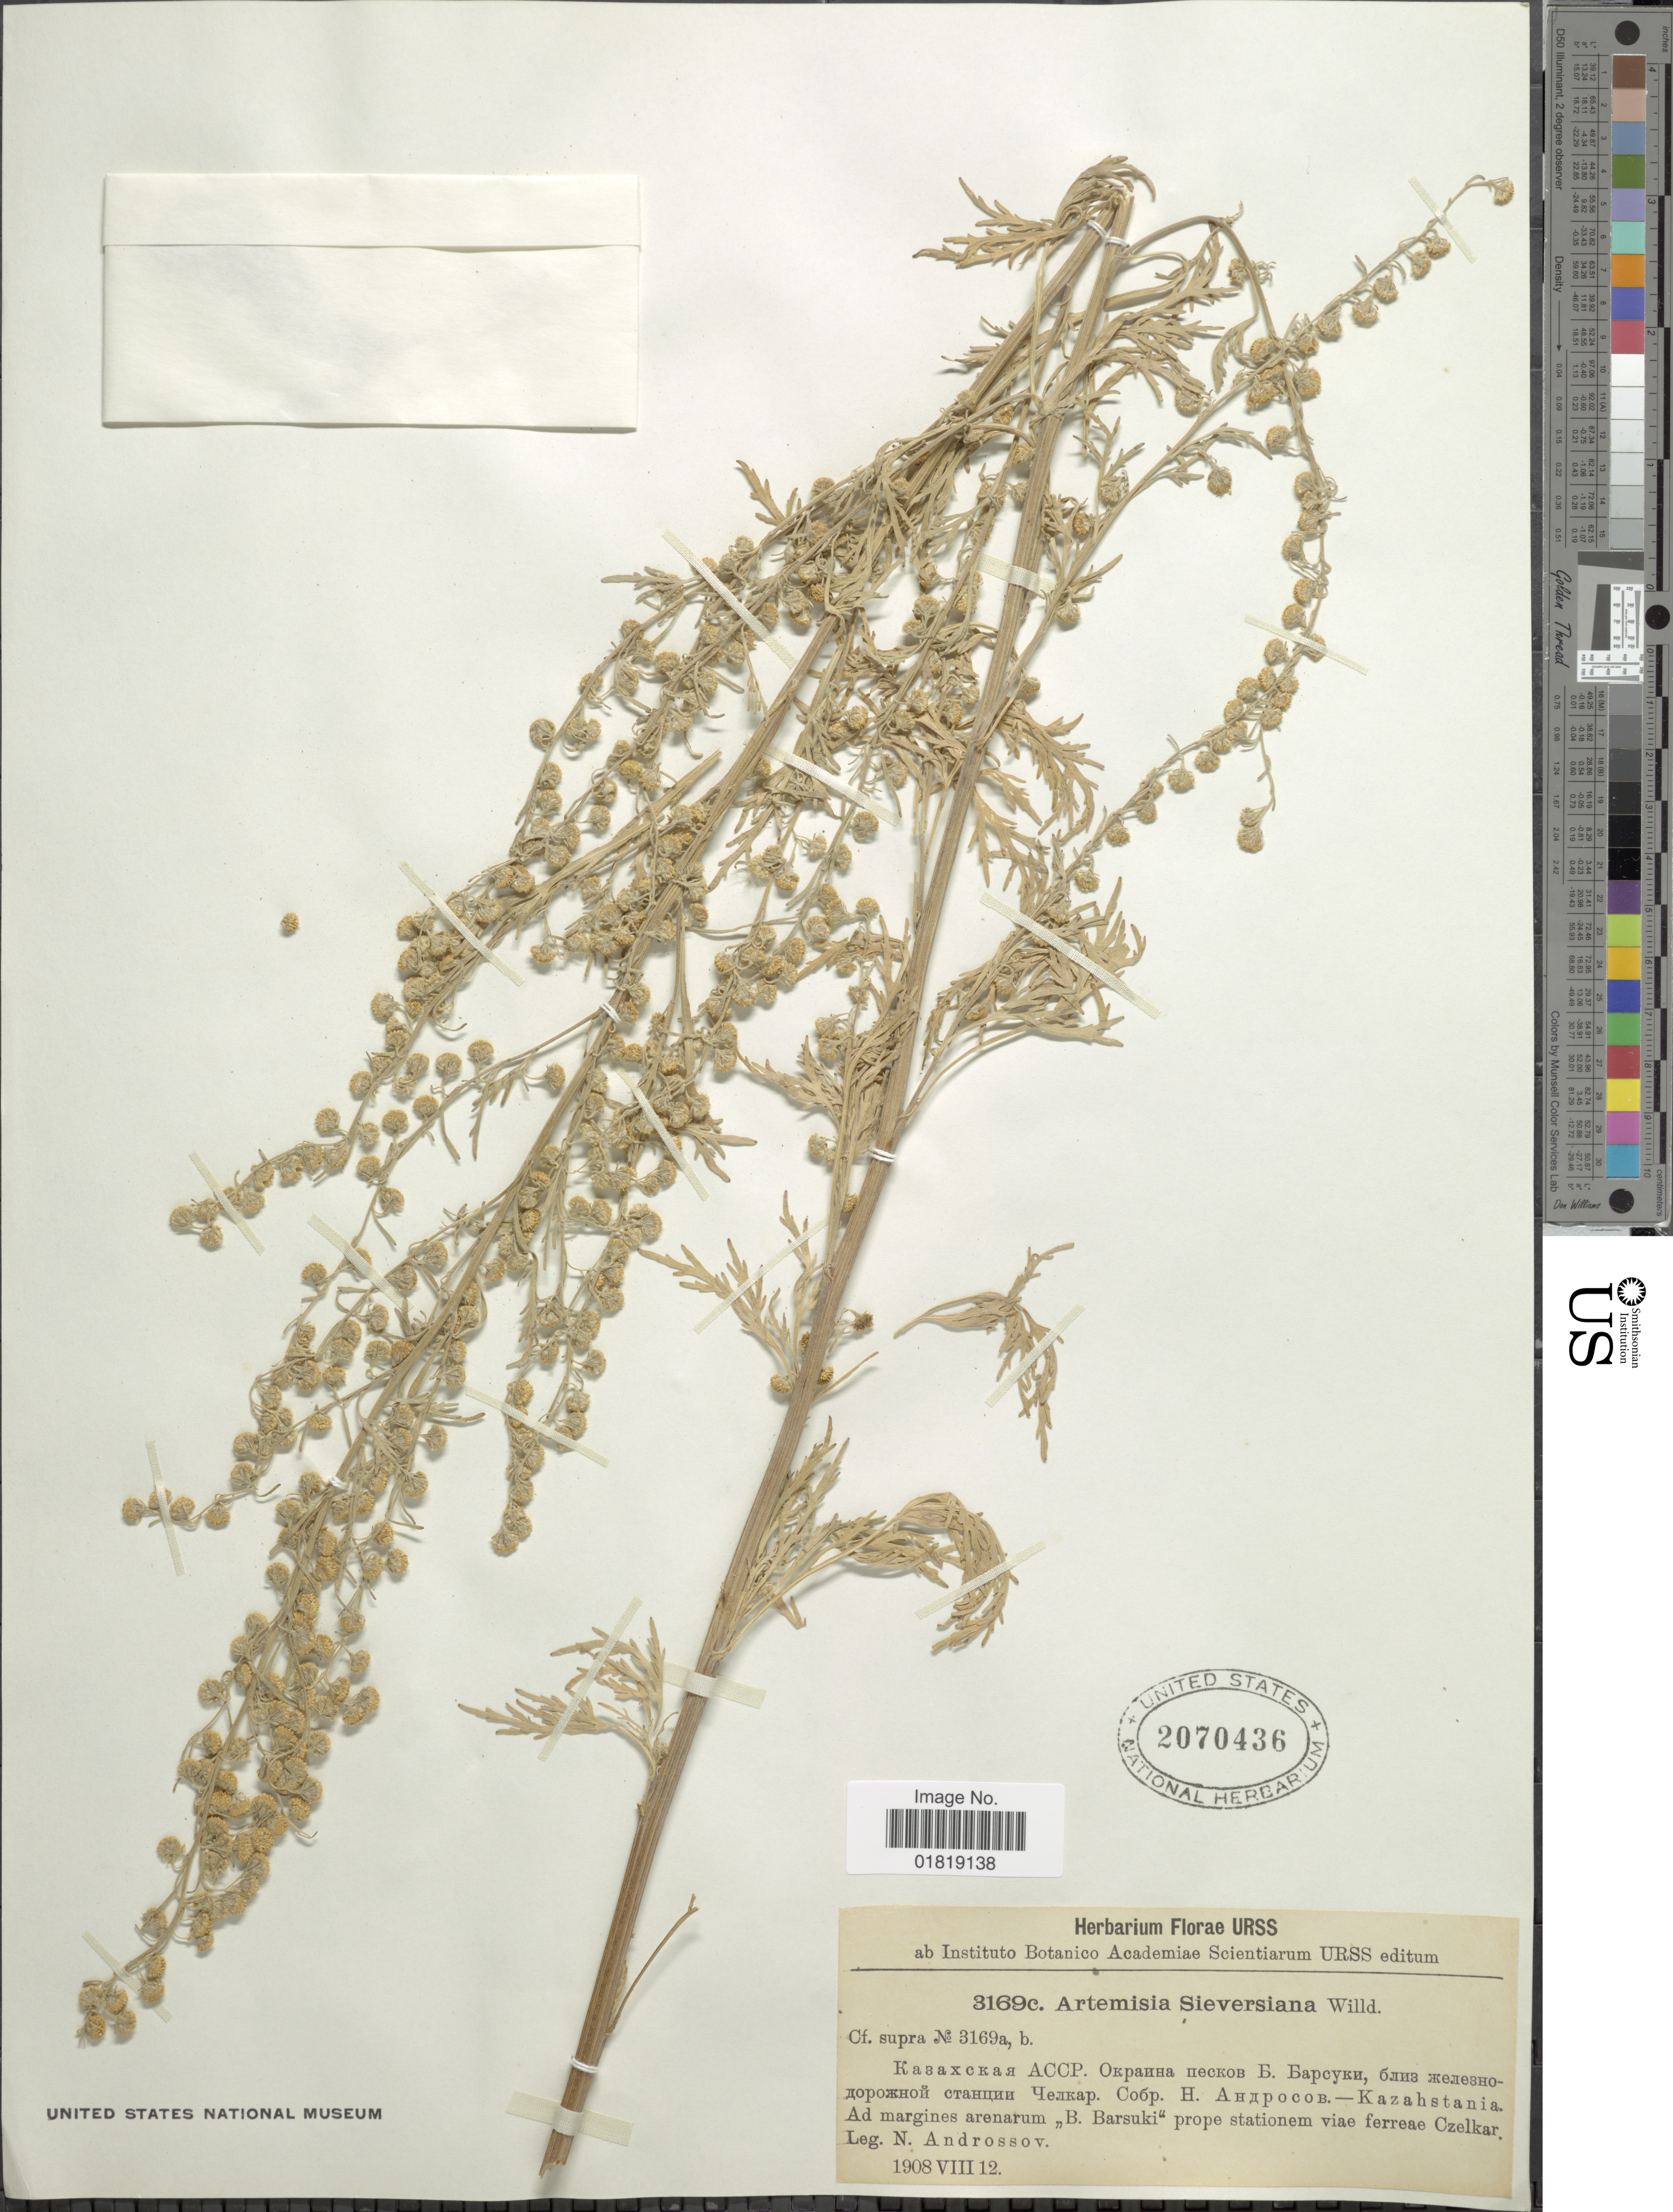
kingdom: Plantae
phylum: Tracheophyta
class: Magnoliopsida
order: Asterales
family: Asteraceae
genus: Artemisia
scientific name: Artemisia sieversiana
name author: Willd.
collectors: N. Androssov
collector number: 3169c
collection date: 1908-08-12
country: Kazakhstan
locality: Kazahstania, Ad margines arenarum "B. Barsuki" prope stationem viae ferreae Czelkar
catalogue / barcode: US 2070436